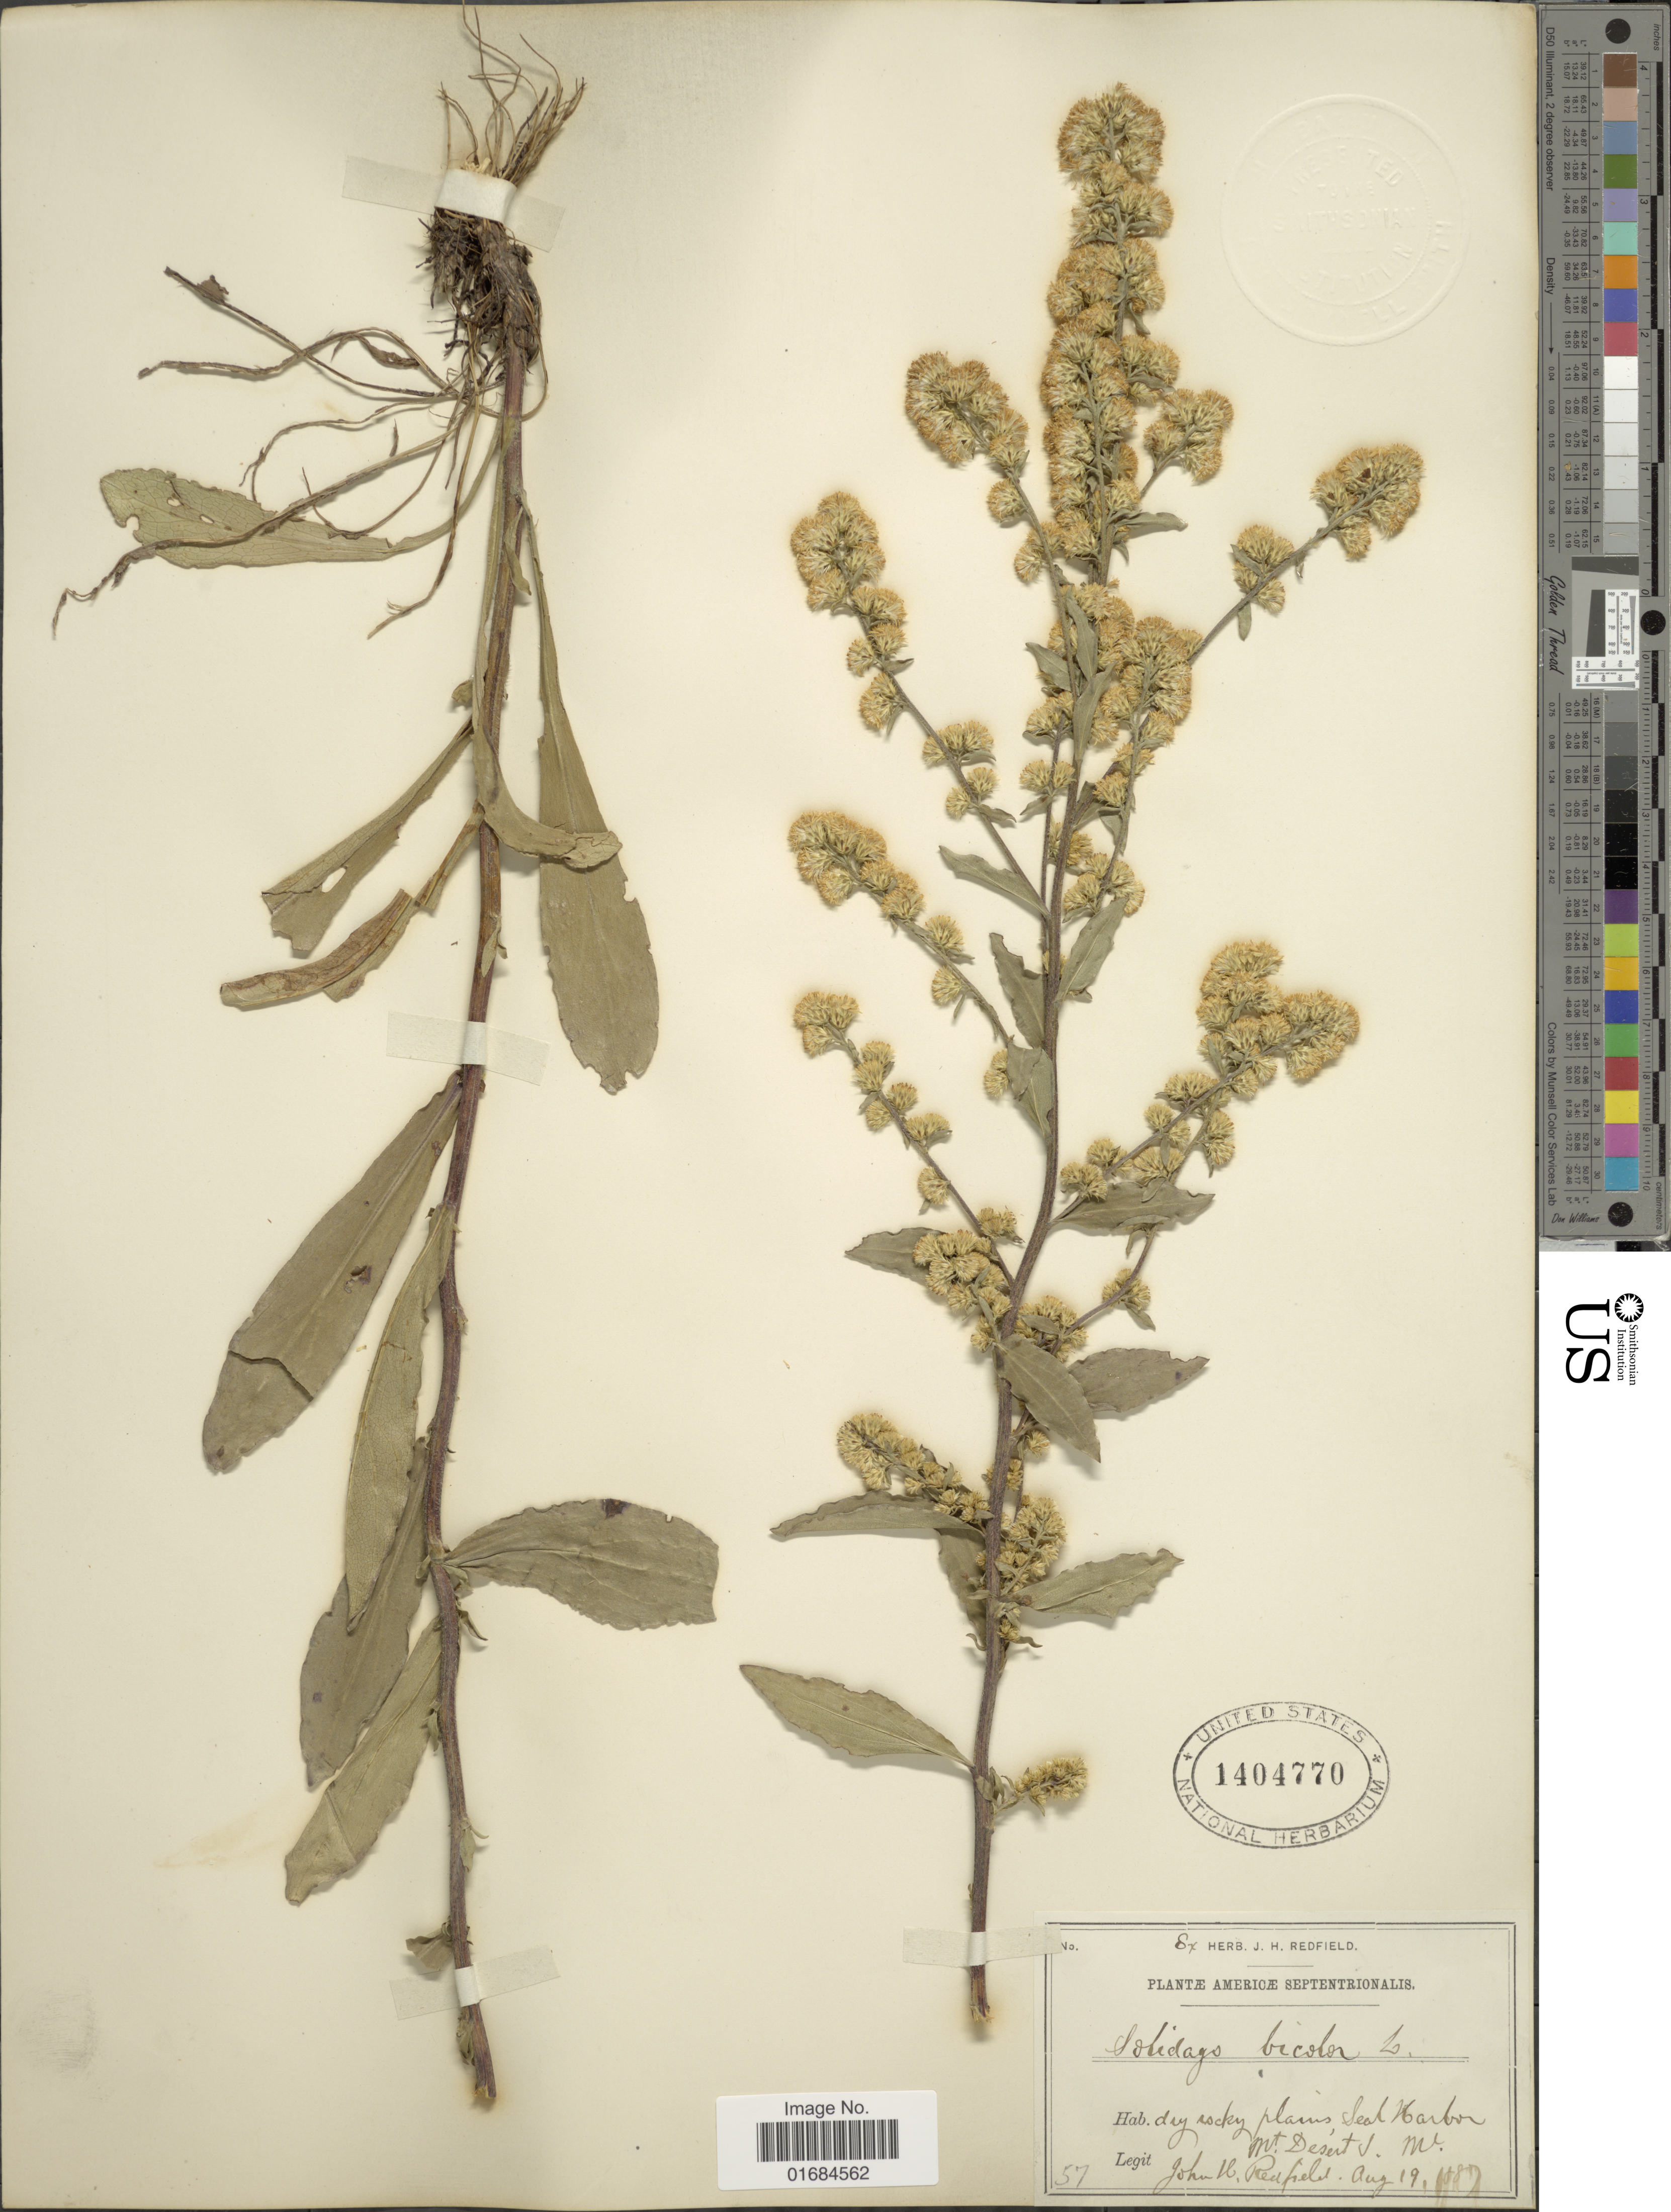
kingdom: Plantae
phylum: Tracheophyta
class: Magnoliopsida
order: Asterales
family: Asteraceae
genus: Solidago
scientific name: Solidago bicolor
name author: L.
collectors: J. Redfield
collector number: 57*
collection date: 1887-08-19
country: United States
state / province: Montana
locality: Dry rocky plains, Seal Harbor Mt. Desert.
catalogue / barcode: US 1404770